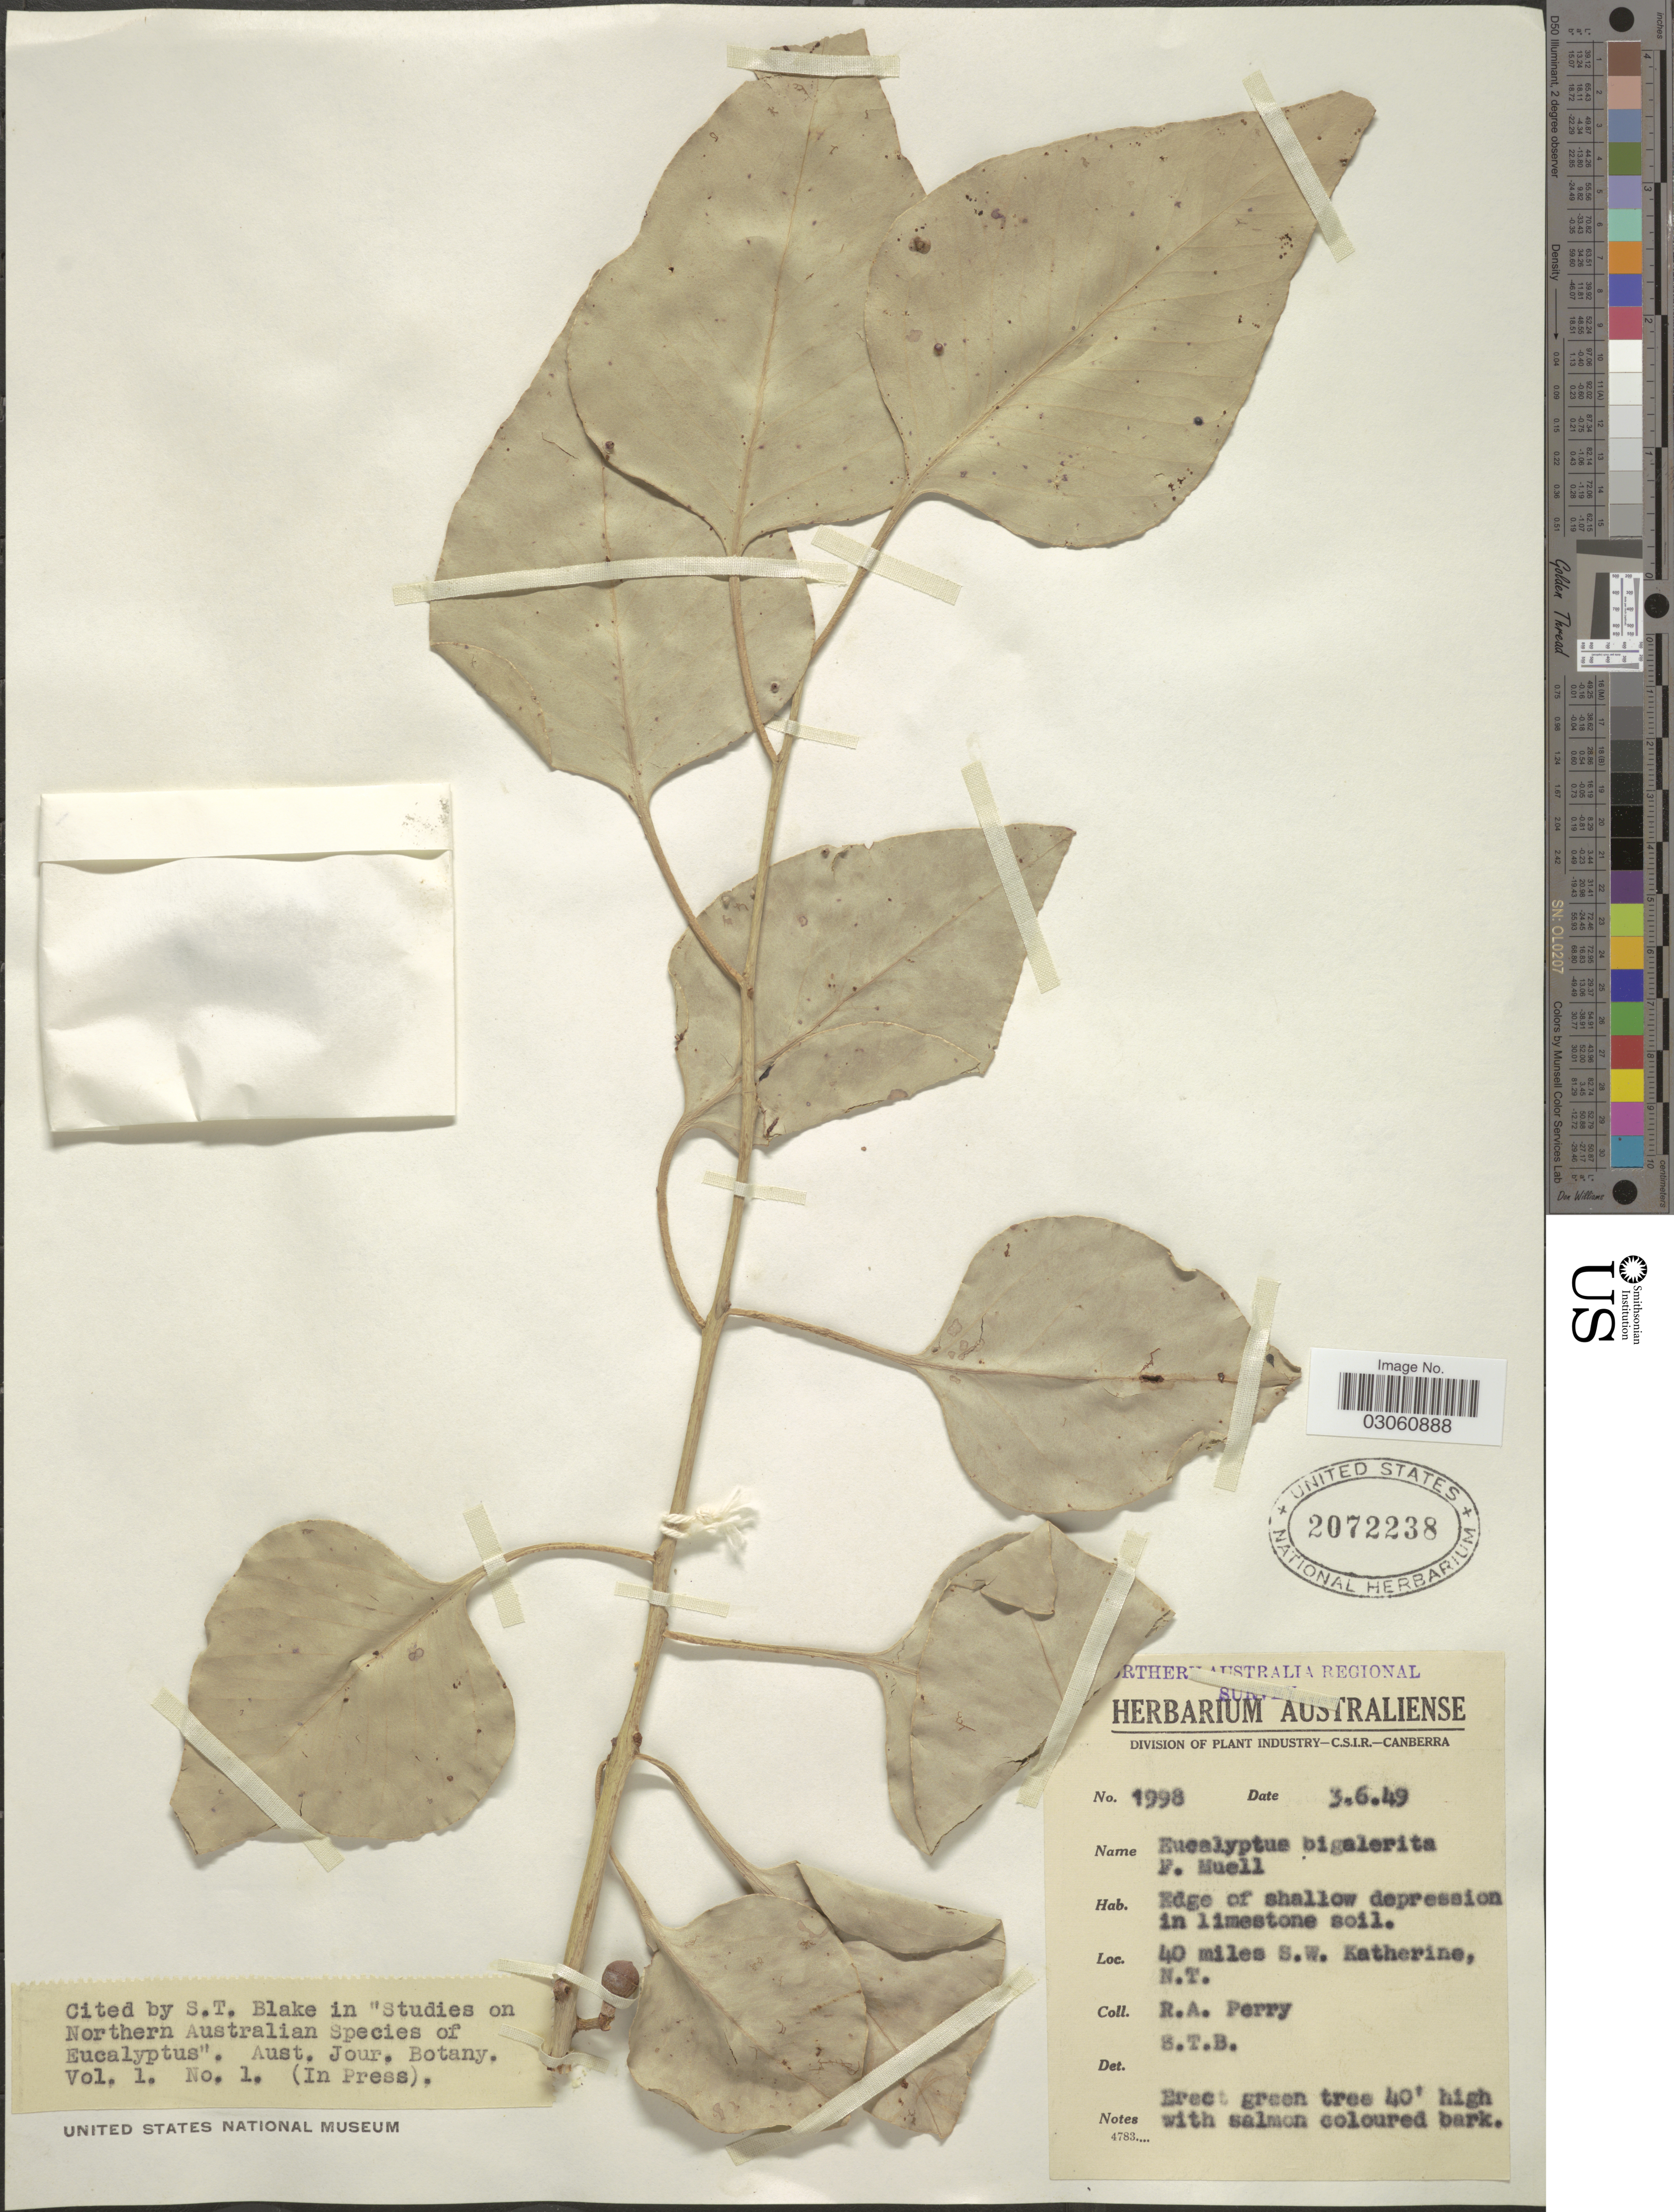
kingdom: Plantae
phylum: Tracheophyta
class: Magnoliopsida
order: Myrtales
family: Myrtaceae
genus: Eucalyptus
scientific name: Eucalyptus bigalerita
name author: F. Muell.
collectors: Perry, R. A.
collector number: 1998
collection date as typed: Transcribed d/m/y: 3/6/49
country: Australia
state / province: Northern Territory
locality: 40 miles S.W. Katherine, N.T.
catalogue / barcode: US 2072238